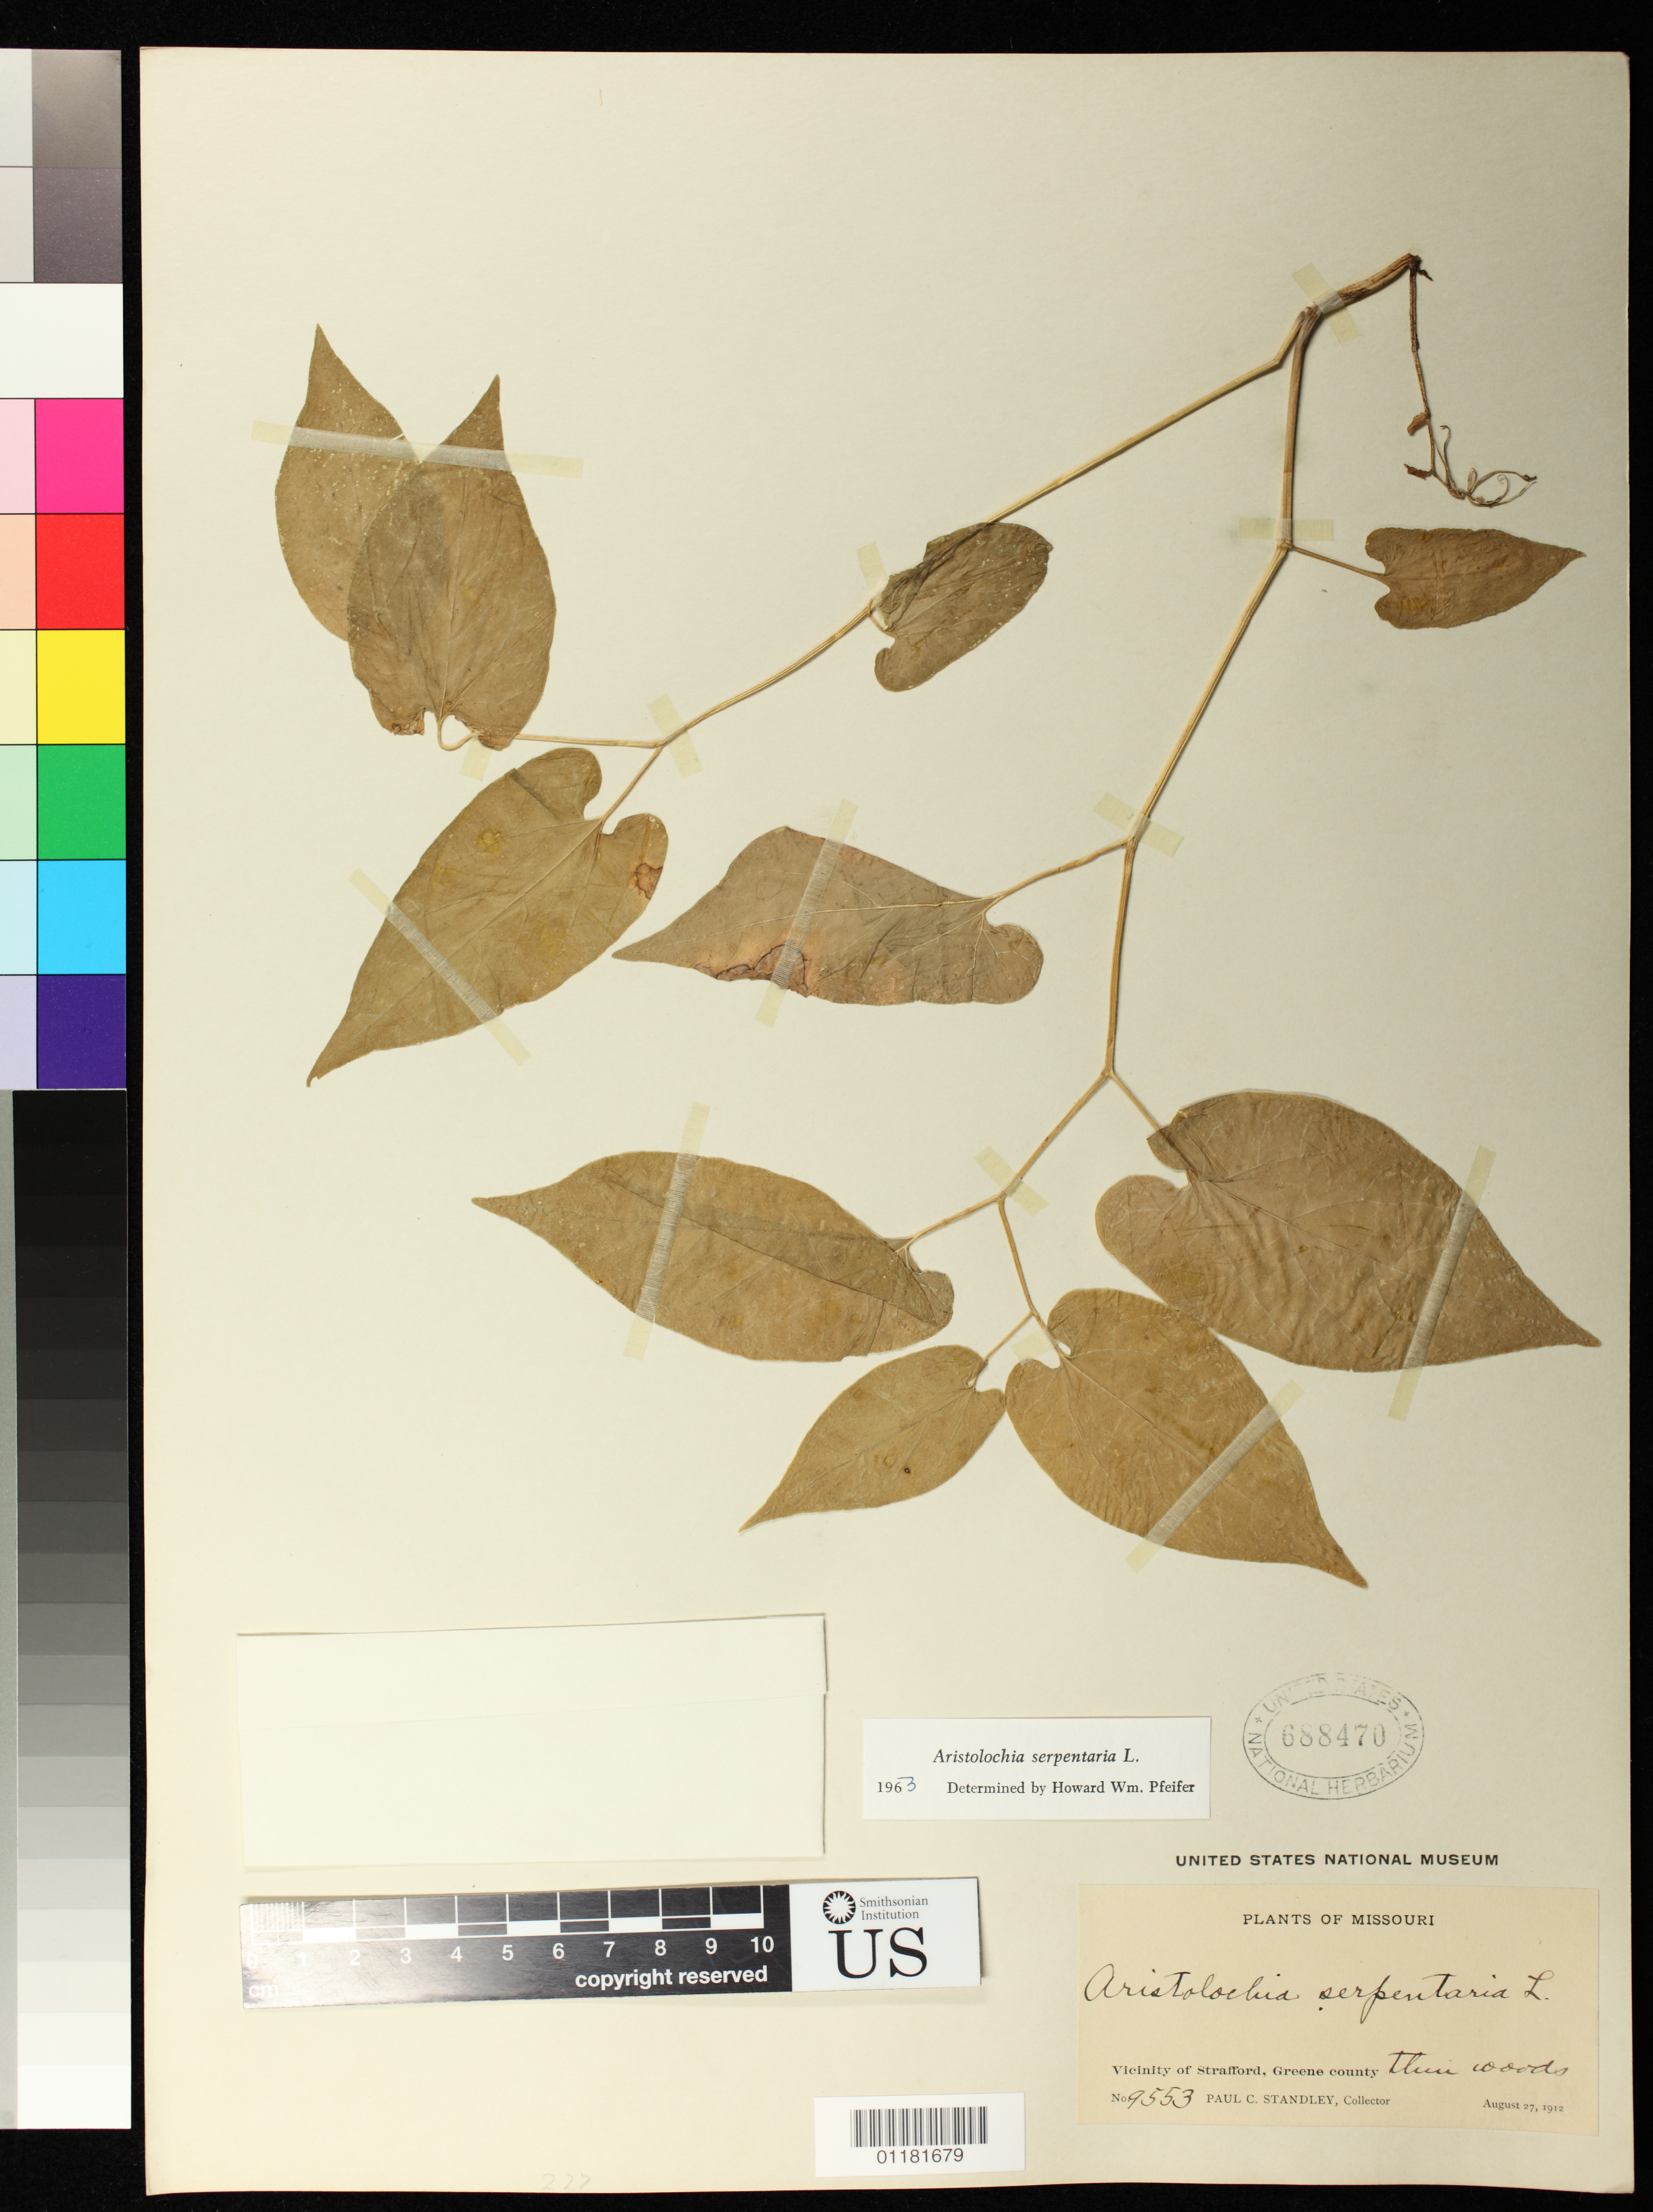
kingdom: Plantae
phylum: Tracheophyta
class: Magnoliopsida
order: Piperales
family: Aristolochiaceae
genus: Aristolochia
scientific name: Aristolochia serpentaria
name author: L.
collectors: P. C. Standley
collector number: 9553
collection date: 1912-08-27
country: United States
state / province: Missouri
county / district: Greene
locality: Vicinity of Strafford, Greene county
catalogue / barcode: US 688470